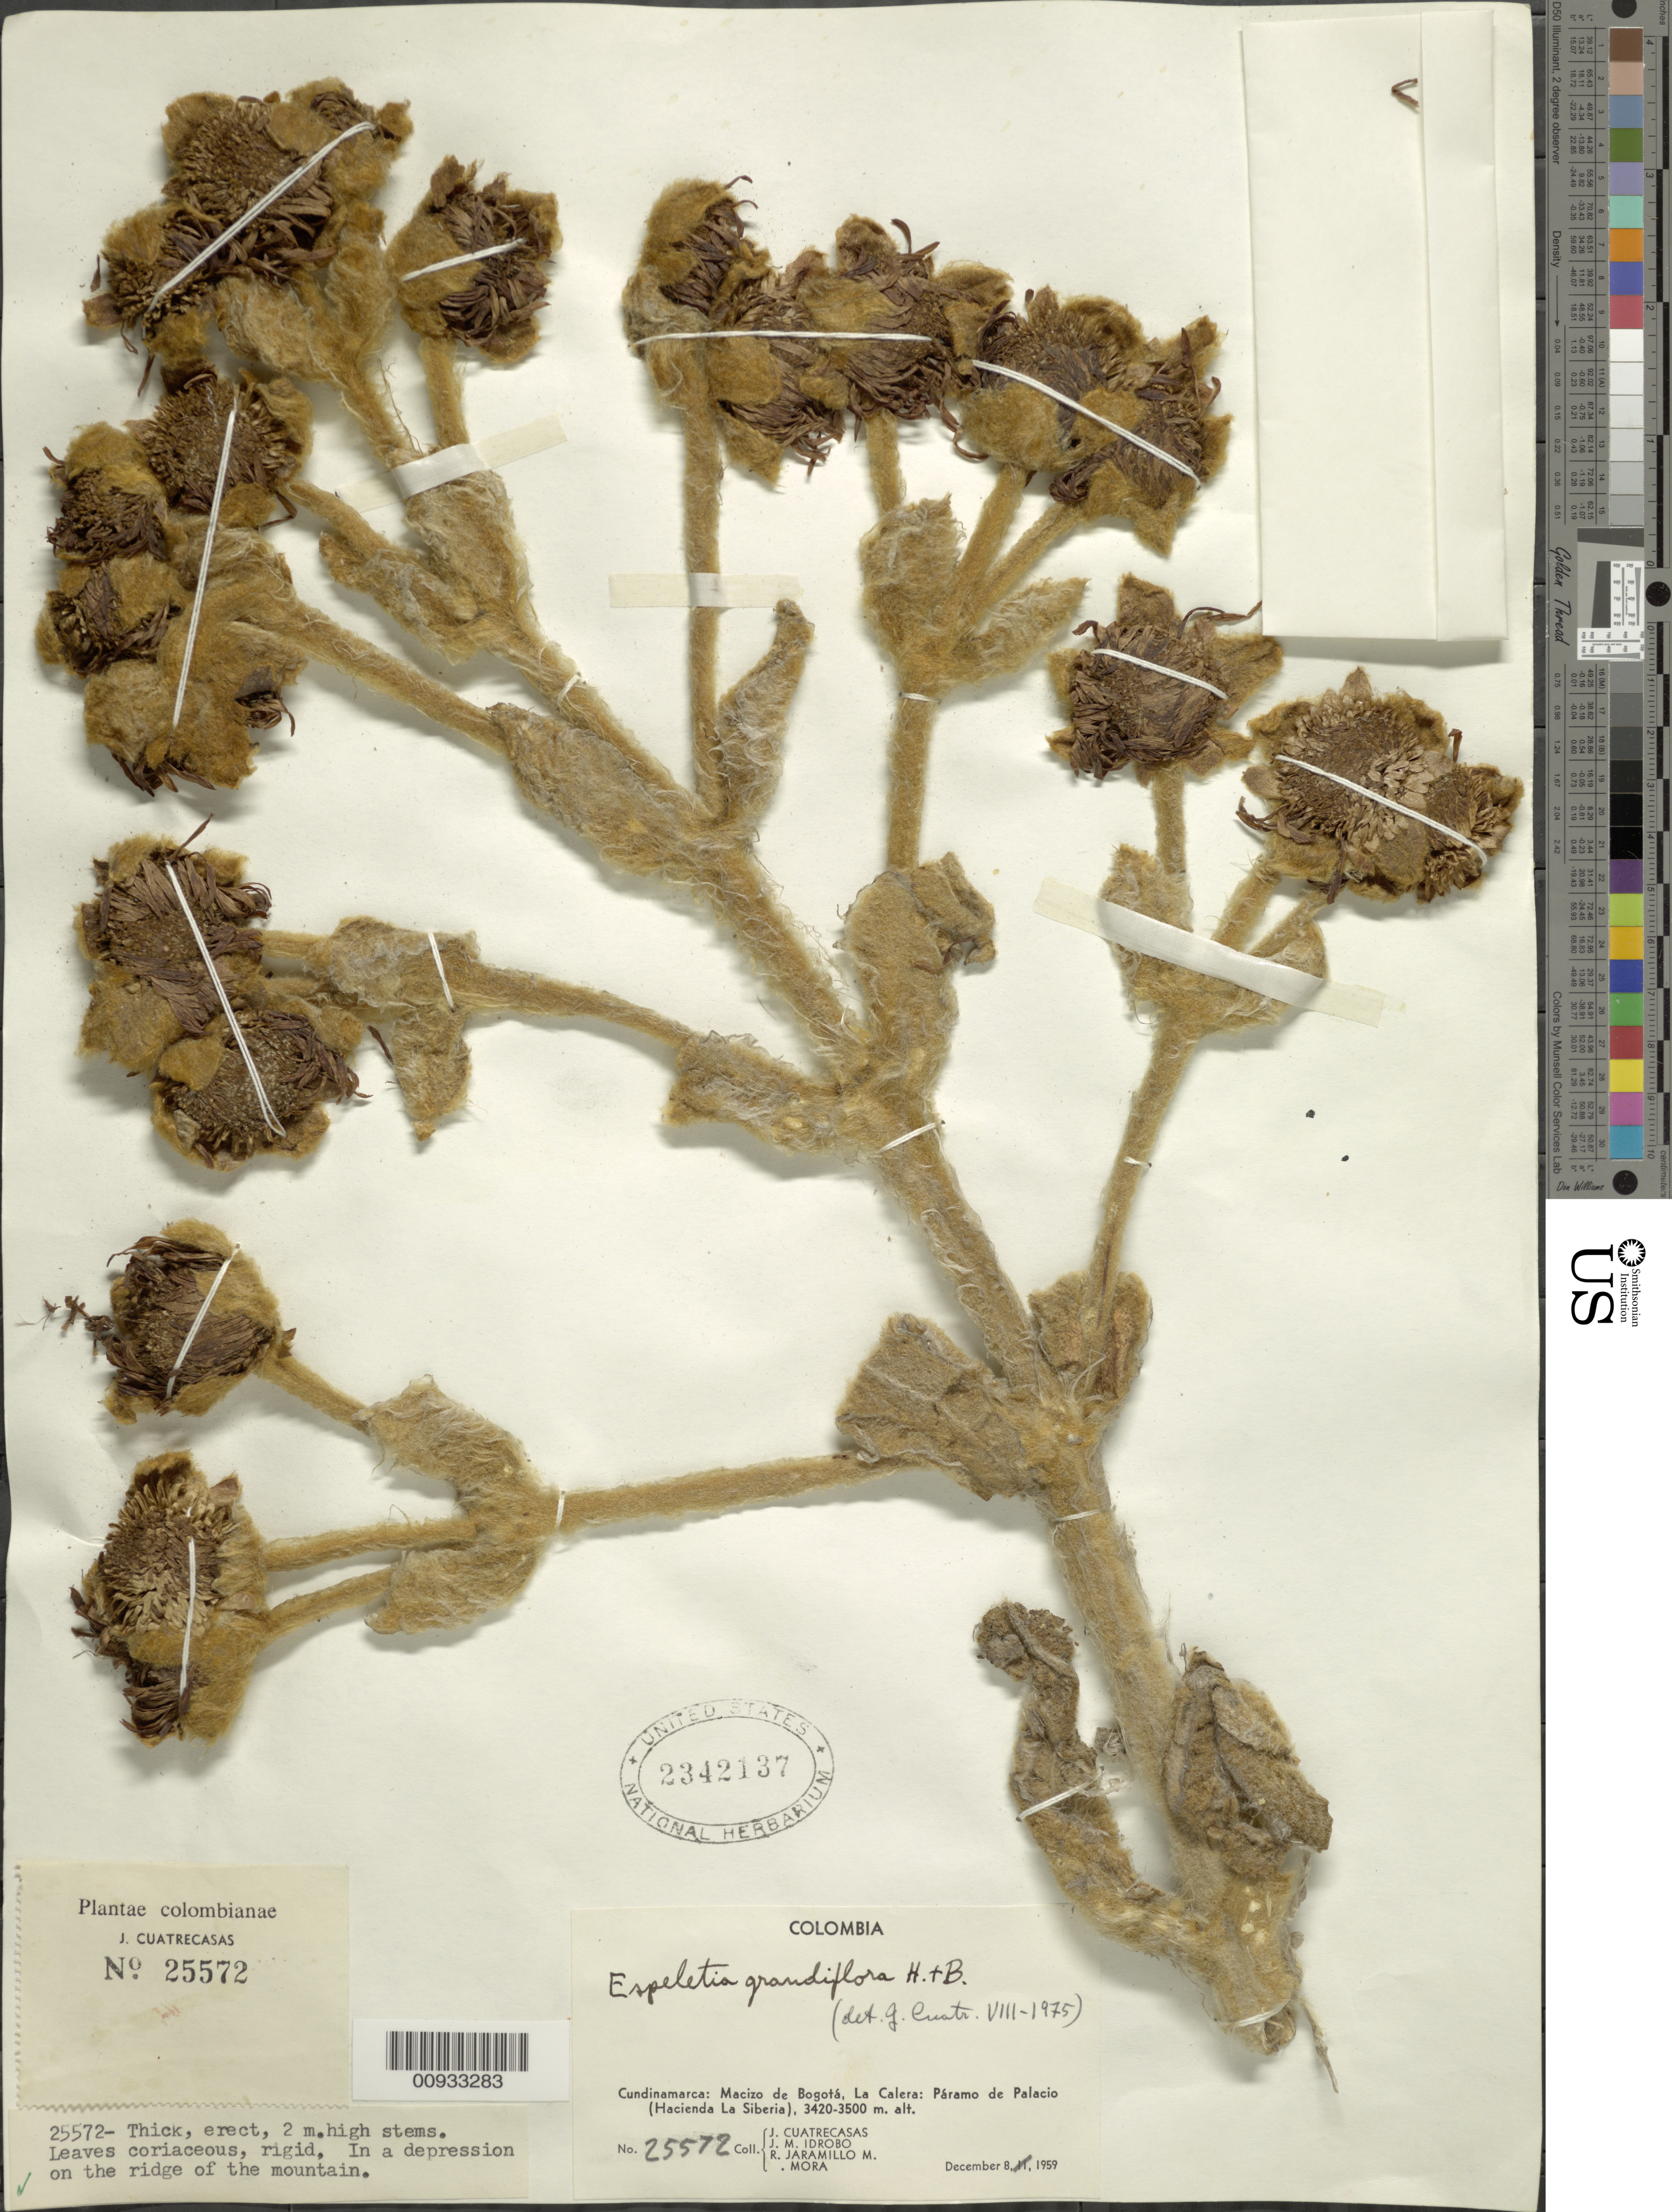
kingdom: Plantae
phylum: Tracheophyta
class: Magnoliopsida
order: Asterales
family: Asteraceae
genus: Espeletia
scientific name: Espeletia grandiflora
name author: Humb. & Bonpl.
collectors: J. Cuatrecasas, J. M. Idrobo, R. Jaramillo M. & Mora, --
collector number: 25572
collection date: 1959-12-08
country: Colombia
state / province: Cundinamarca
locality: Macizo de Bogota, La Calera: Paramo de Palacio (Hacienda La Siberia), in a depression on the ridge of the mountain.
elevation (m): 3420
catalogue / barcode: US 2342137